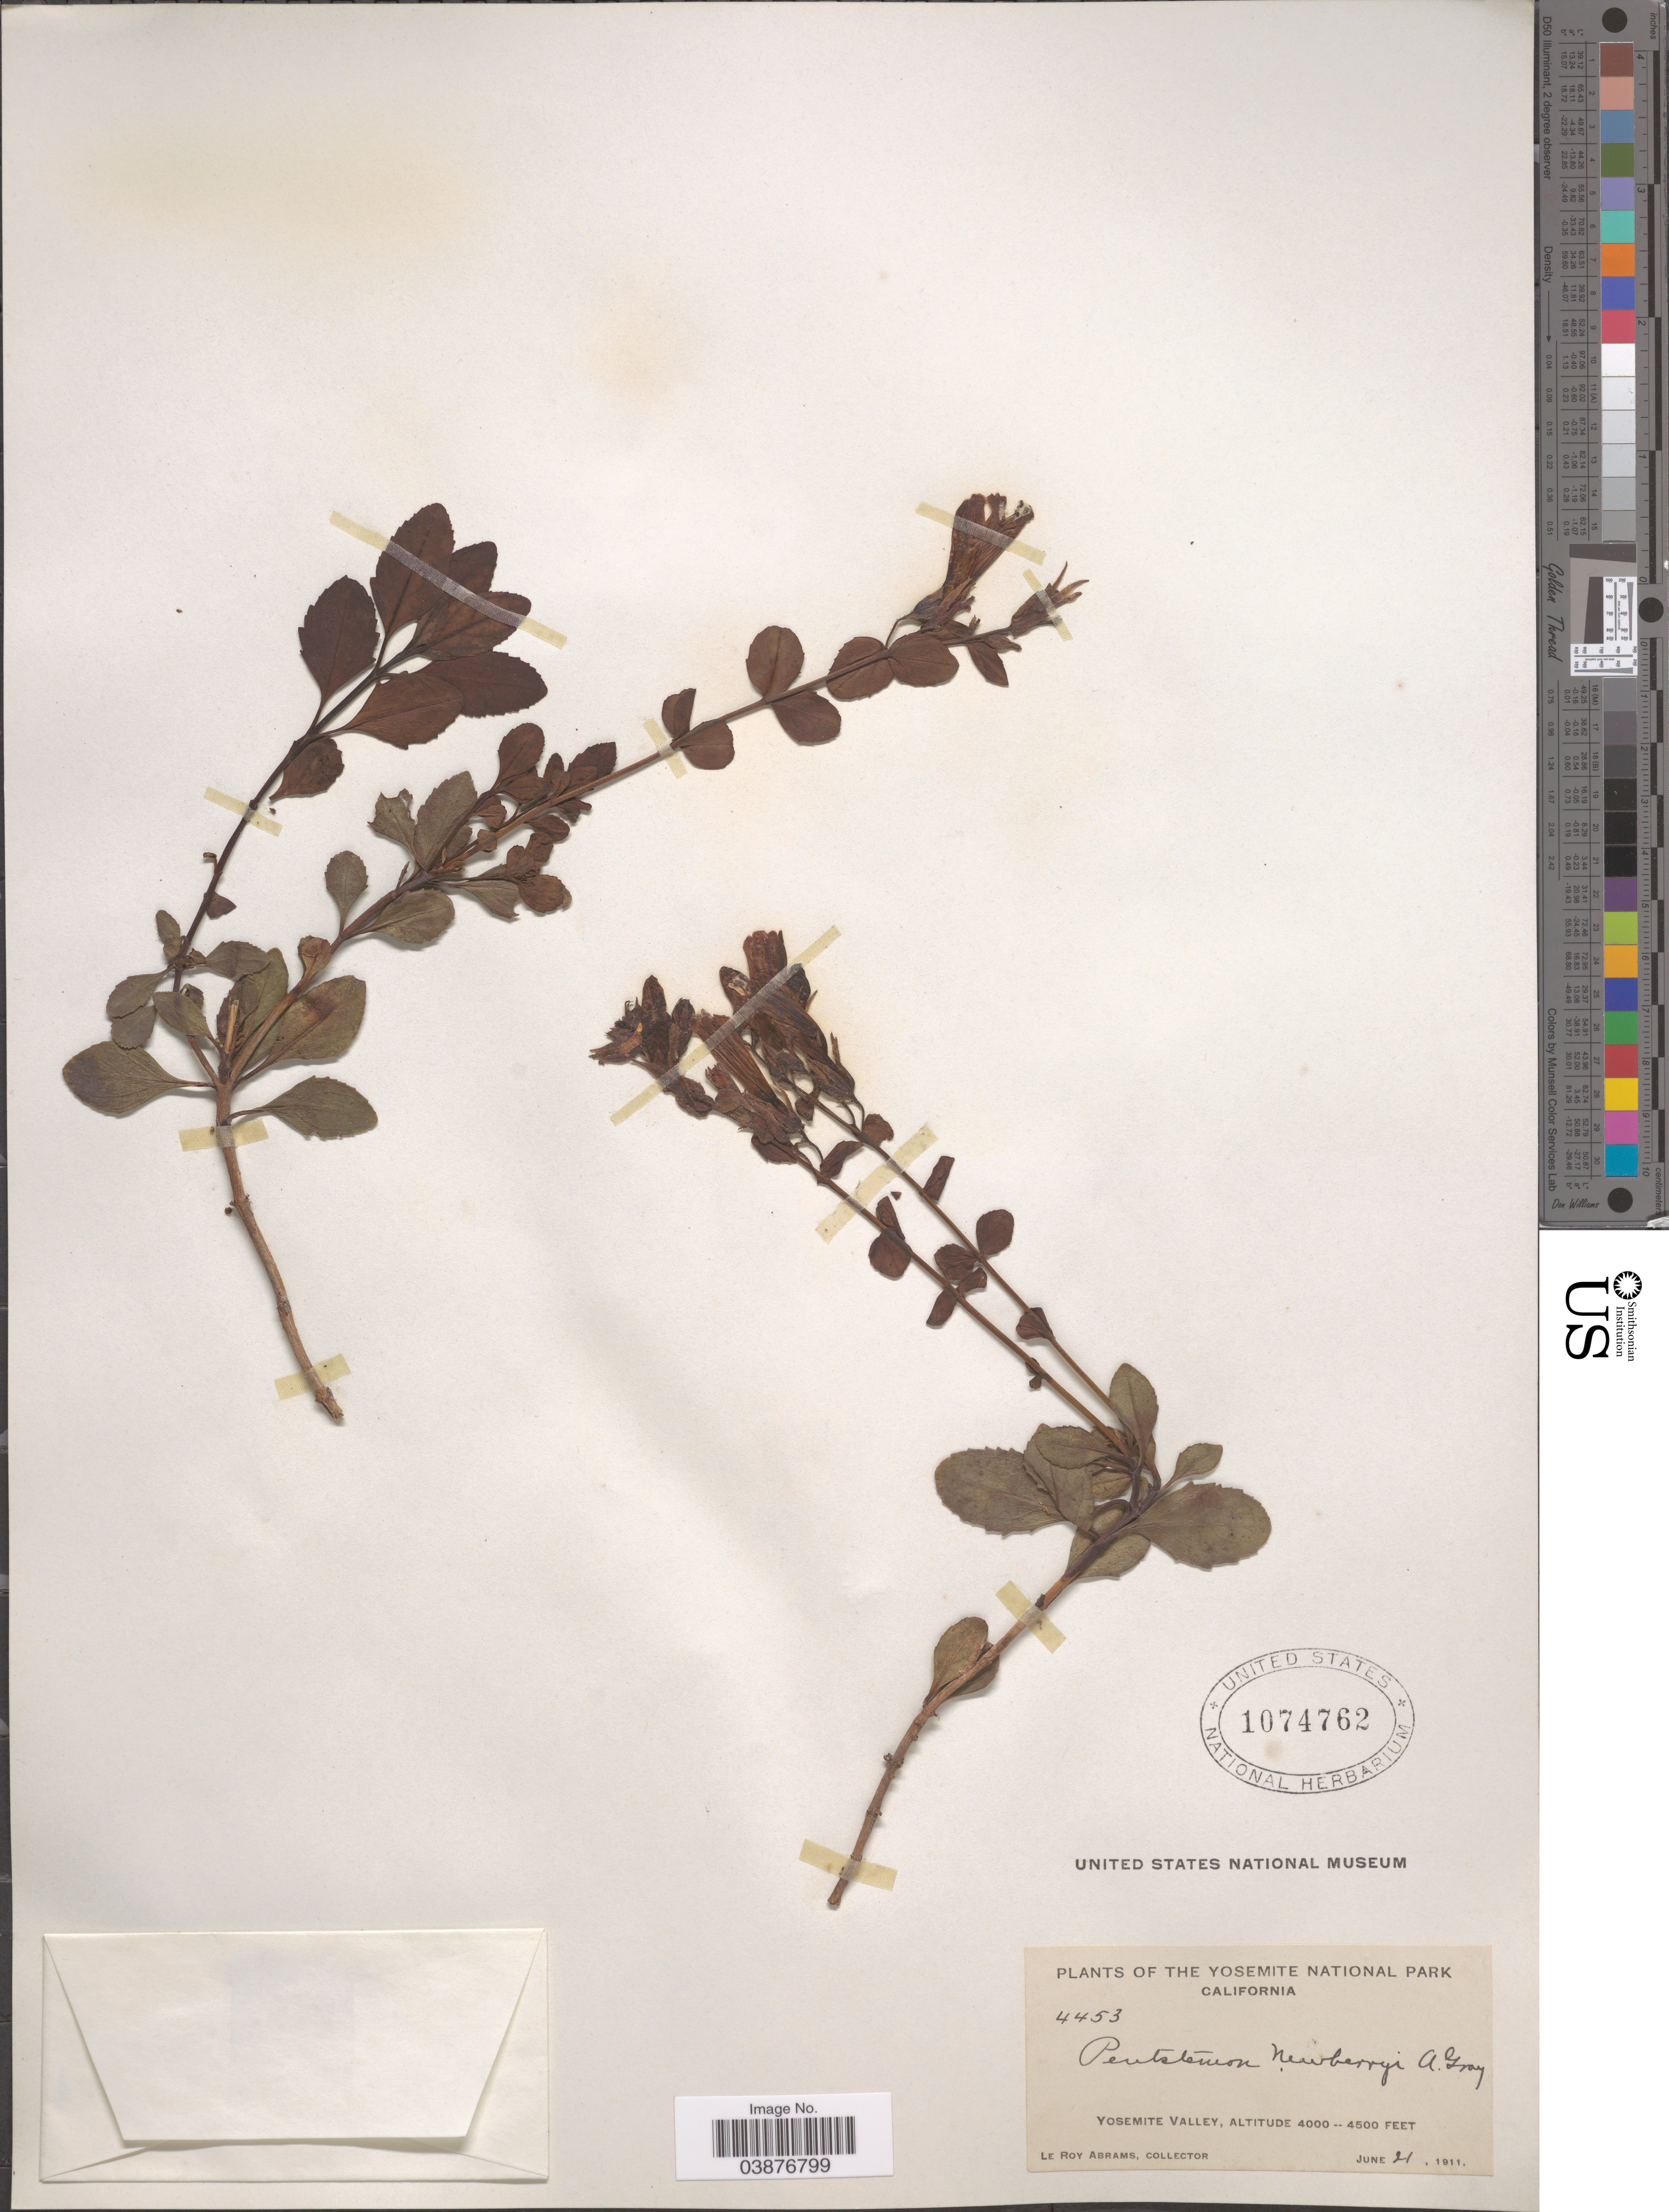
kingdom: Plantae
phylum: Tracheophyta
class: Magnoliopsida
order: Lamiales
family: Plantaginaceae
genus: Penstemon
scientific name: Penstemon newberryi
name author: A. Gray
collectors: L. Abrams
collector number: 4453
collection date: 1911-06-21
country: United States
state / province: California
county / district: Mariposa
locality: The Yosemite National Park. Yosemite Valley.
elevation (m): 1219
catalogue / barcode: US 1074762